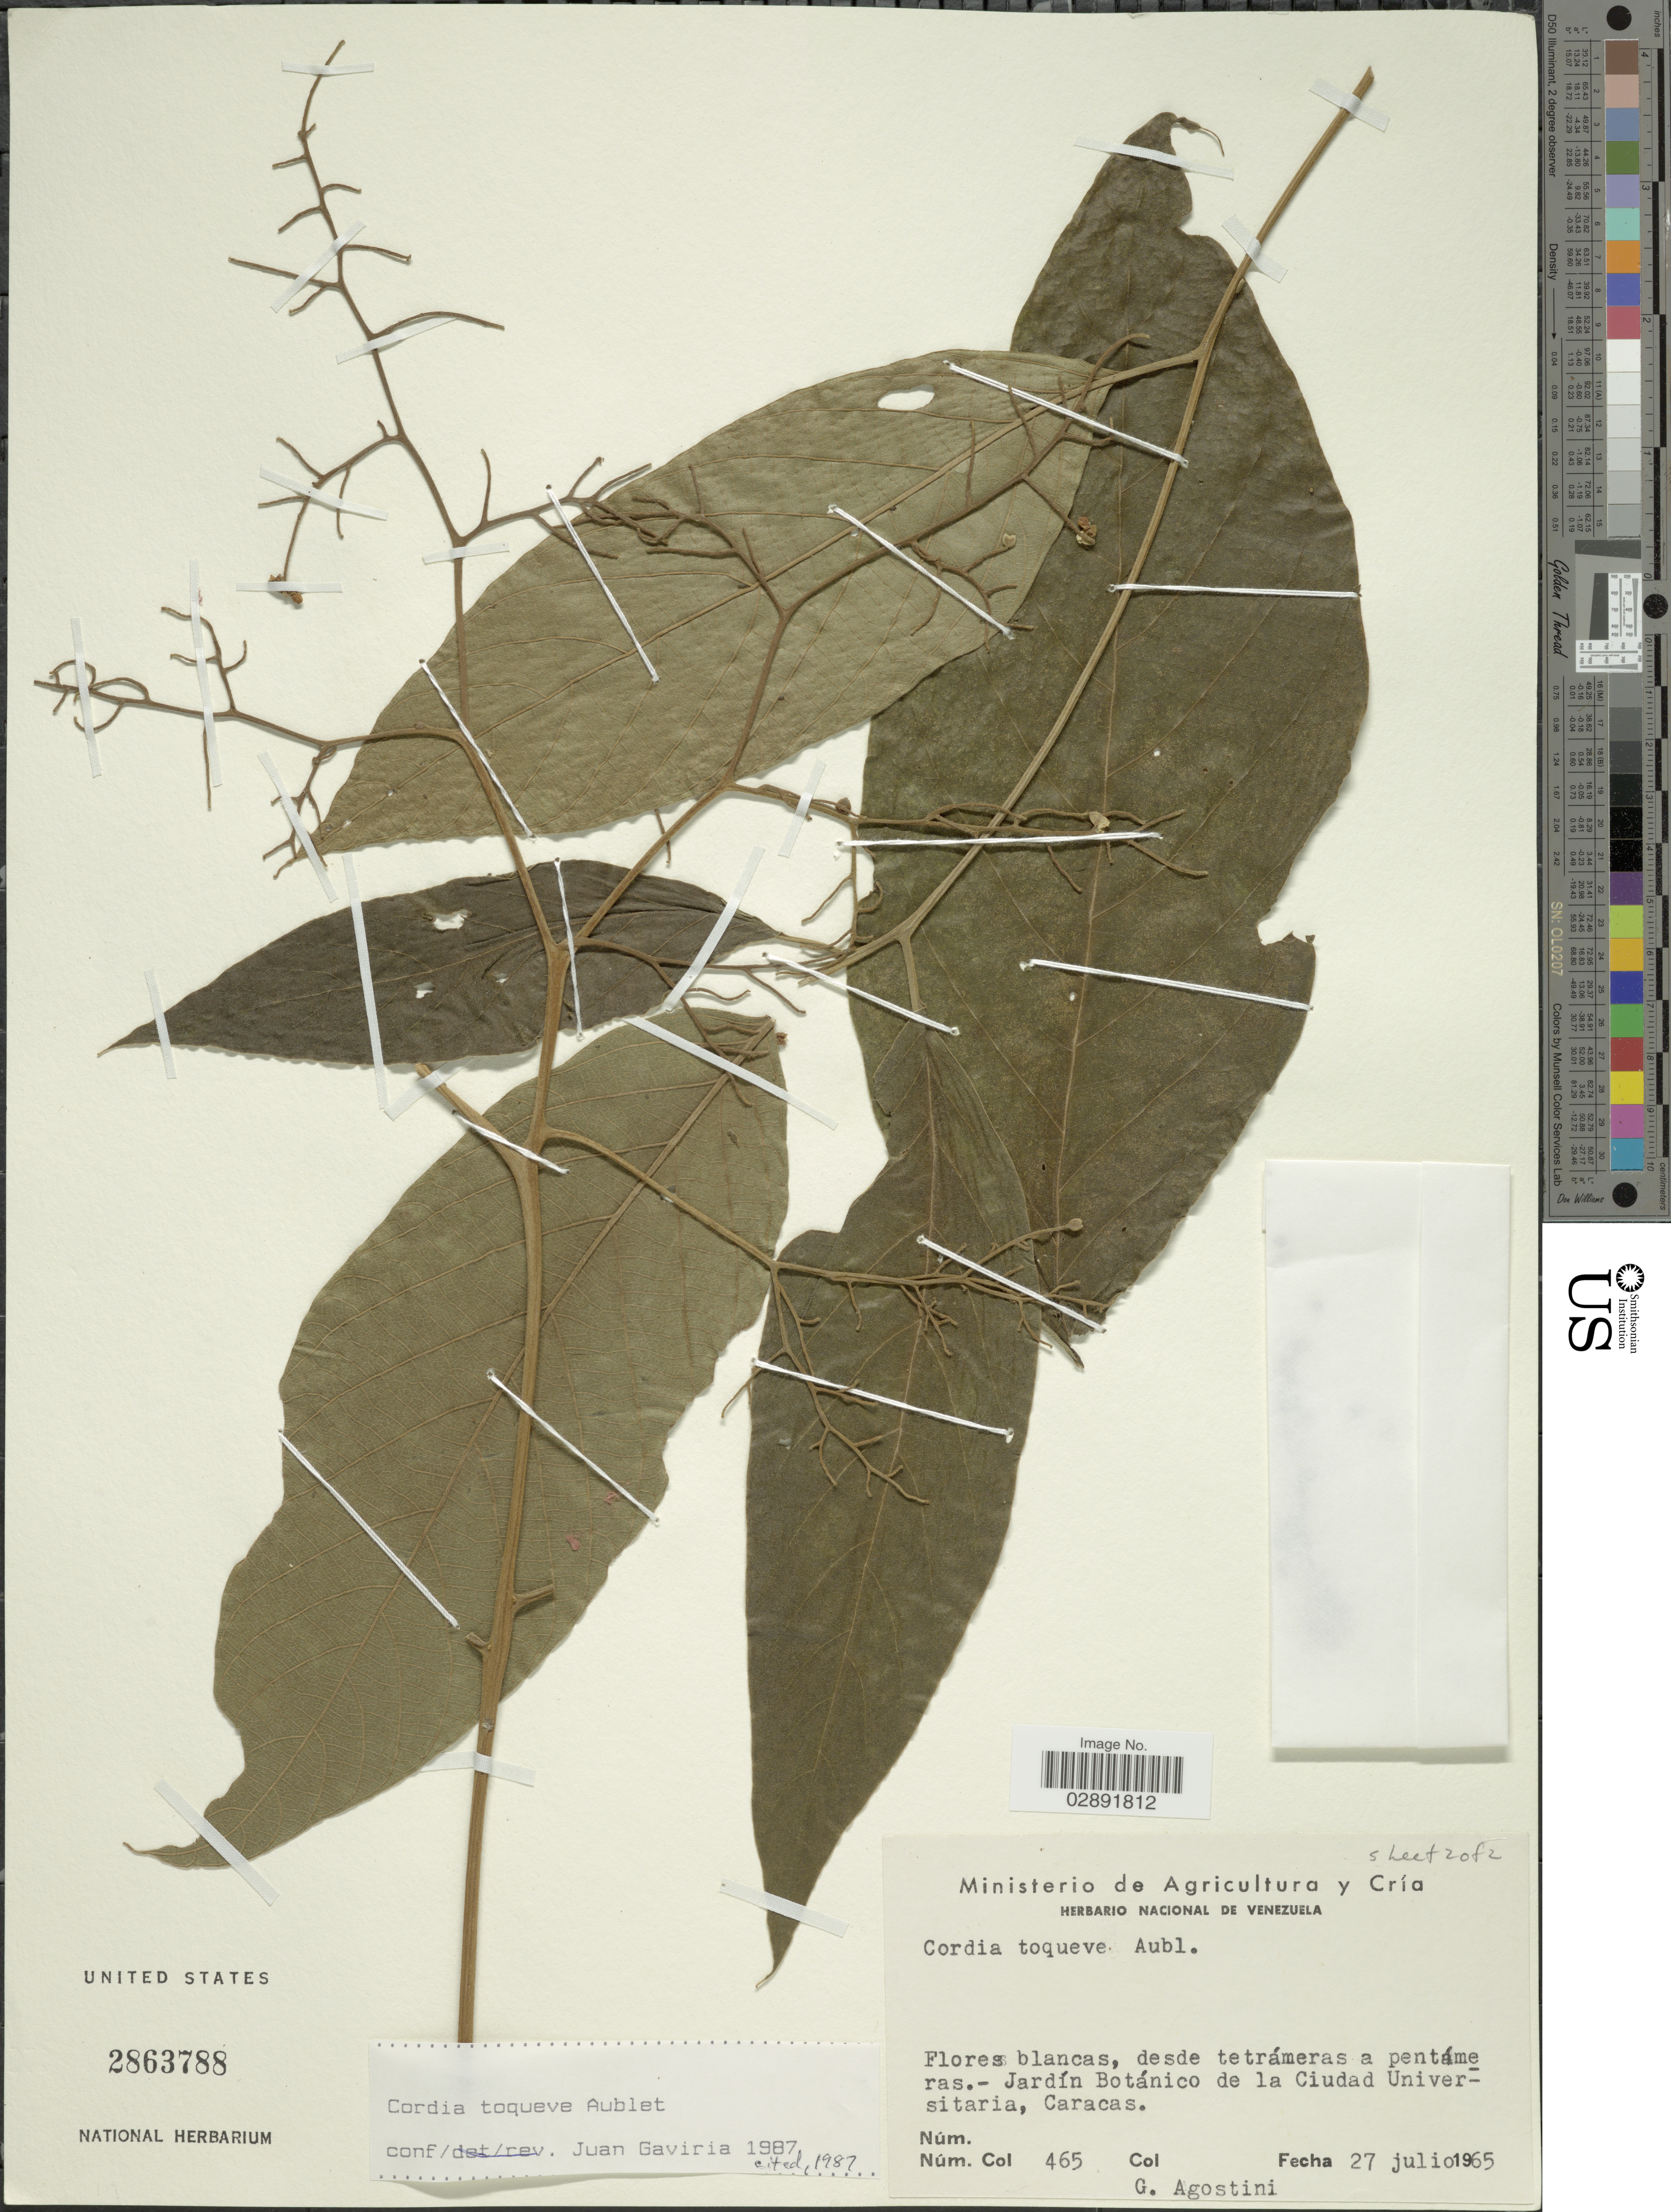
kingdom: Plantae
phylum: Tracheophyta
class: Magnoliopsida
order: Boraginales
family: Cordiaceae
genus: Cordia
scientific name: Cordia toqueve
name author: Aubl.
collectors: G. Agostini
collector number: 465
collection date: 1965-07-27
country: Venezuela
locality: Jardín Botánico de la Ciudad Universitaria.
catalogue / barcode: US 2863788